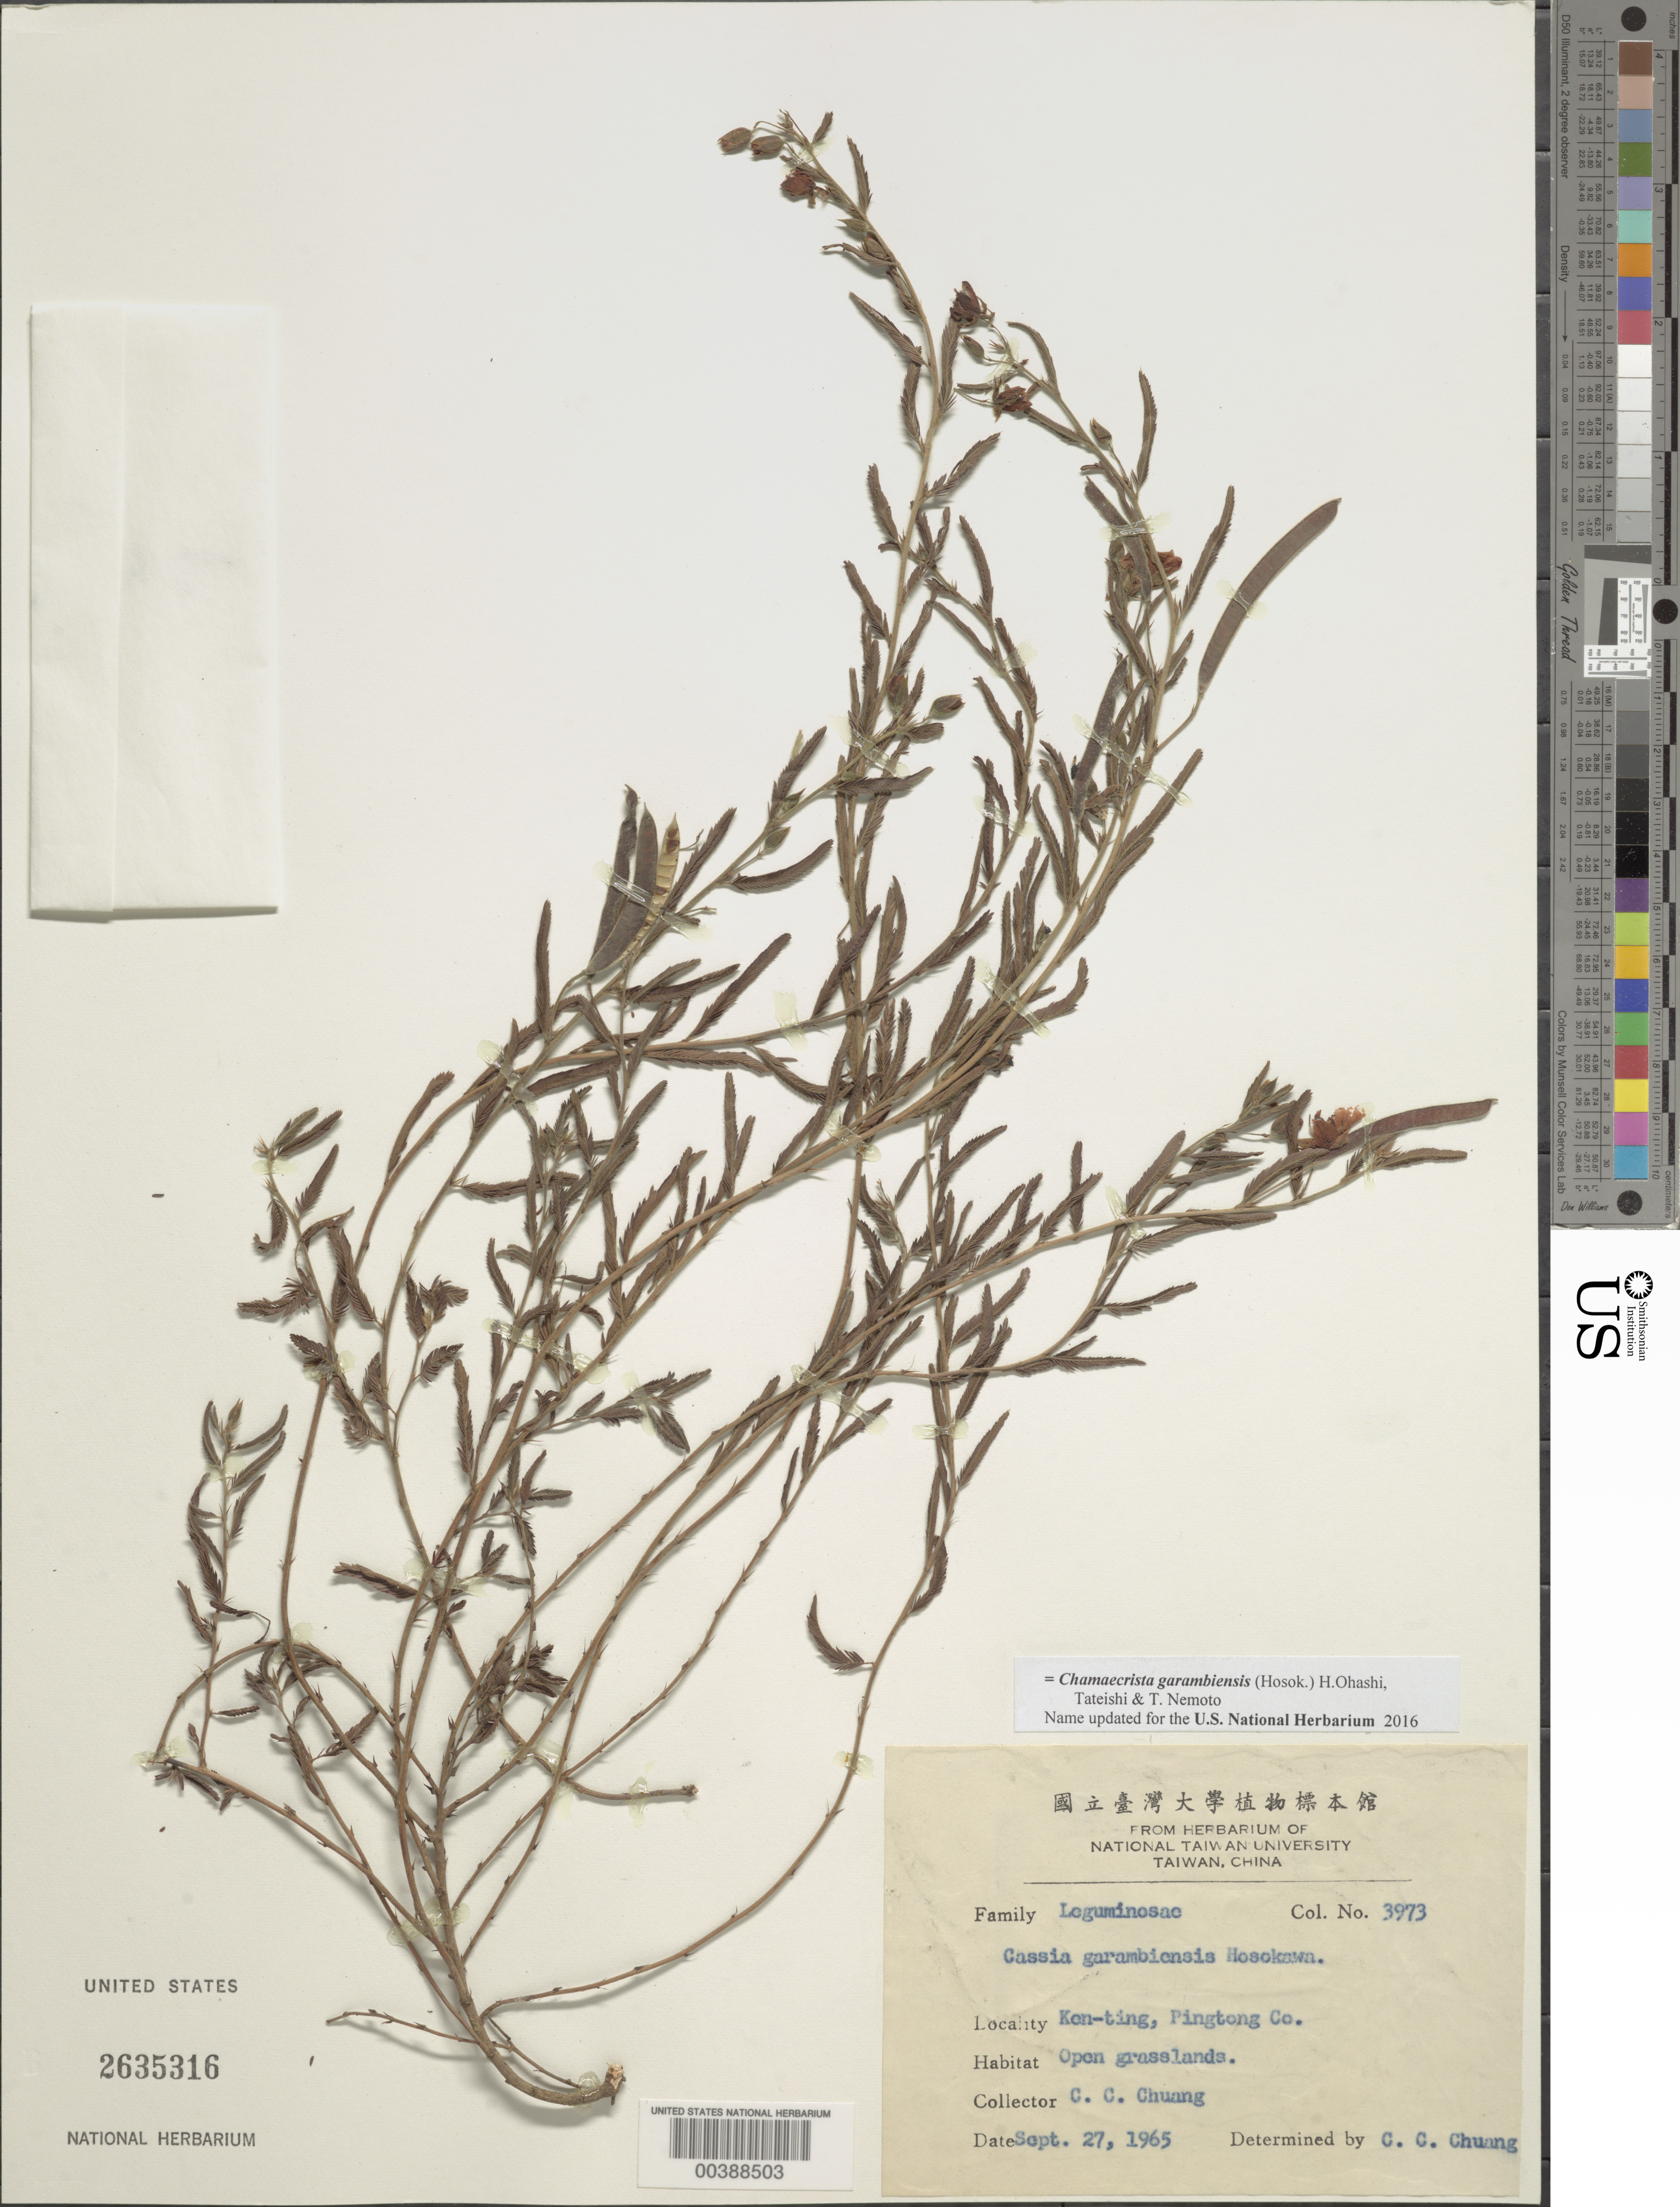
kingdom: Plantae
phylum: Tracheophyta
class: Magnoliopsida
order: Fabales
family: Fabaceae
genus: Chamaecrista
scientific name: Chamaecrista garambiensis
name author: (Hosok.) H. Ohashi et al.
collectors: C. C. Chuang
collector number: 3973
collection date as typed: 27 Sep 1965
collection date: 1965-09-27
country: Taiwan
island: Taiwan [Formosa]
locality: Ken-ting, pingtong co.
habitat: Open grasslands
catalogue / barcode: US 2635316